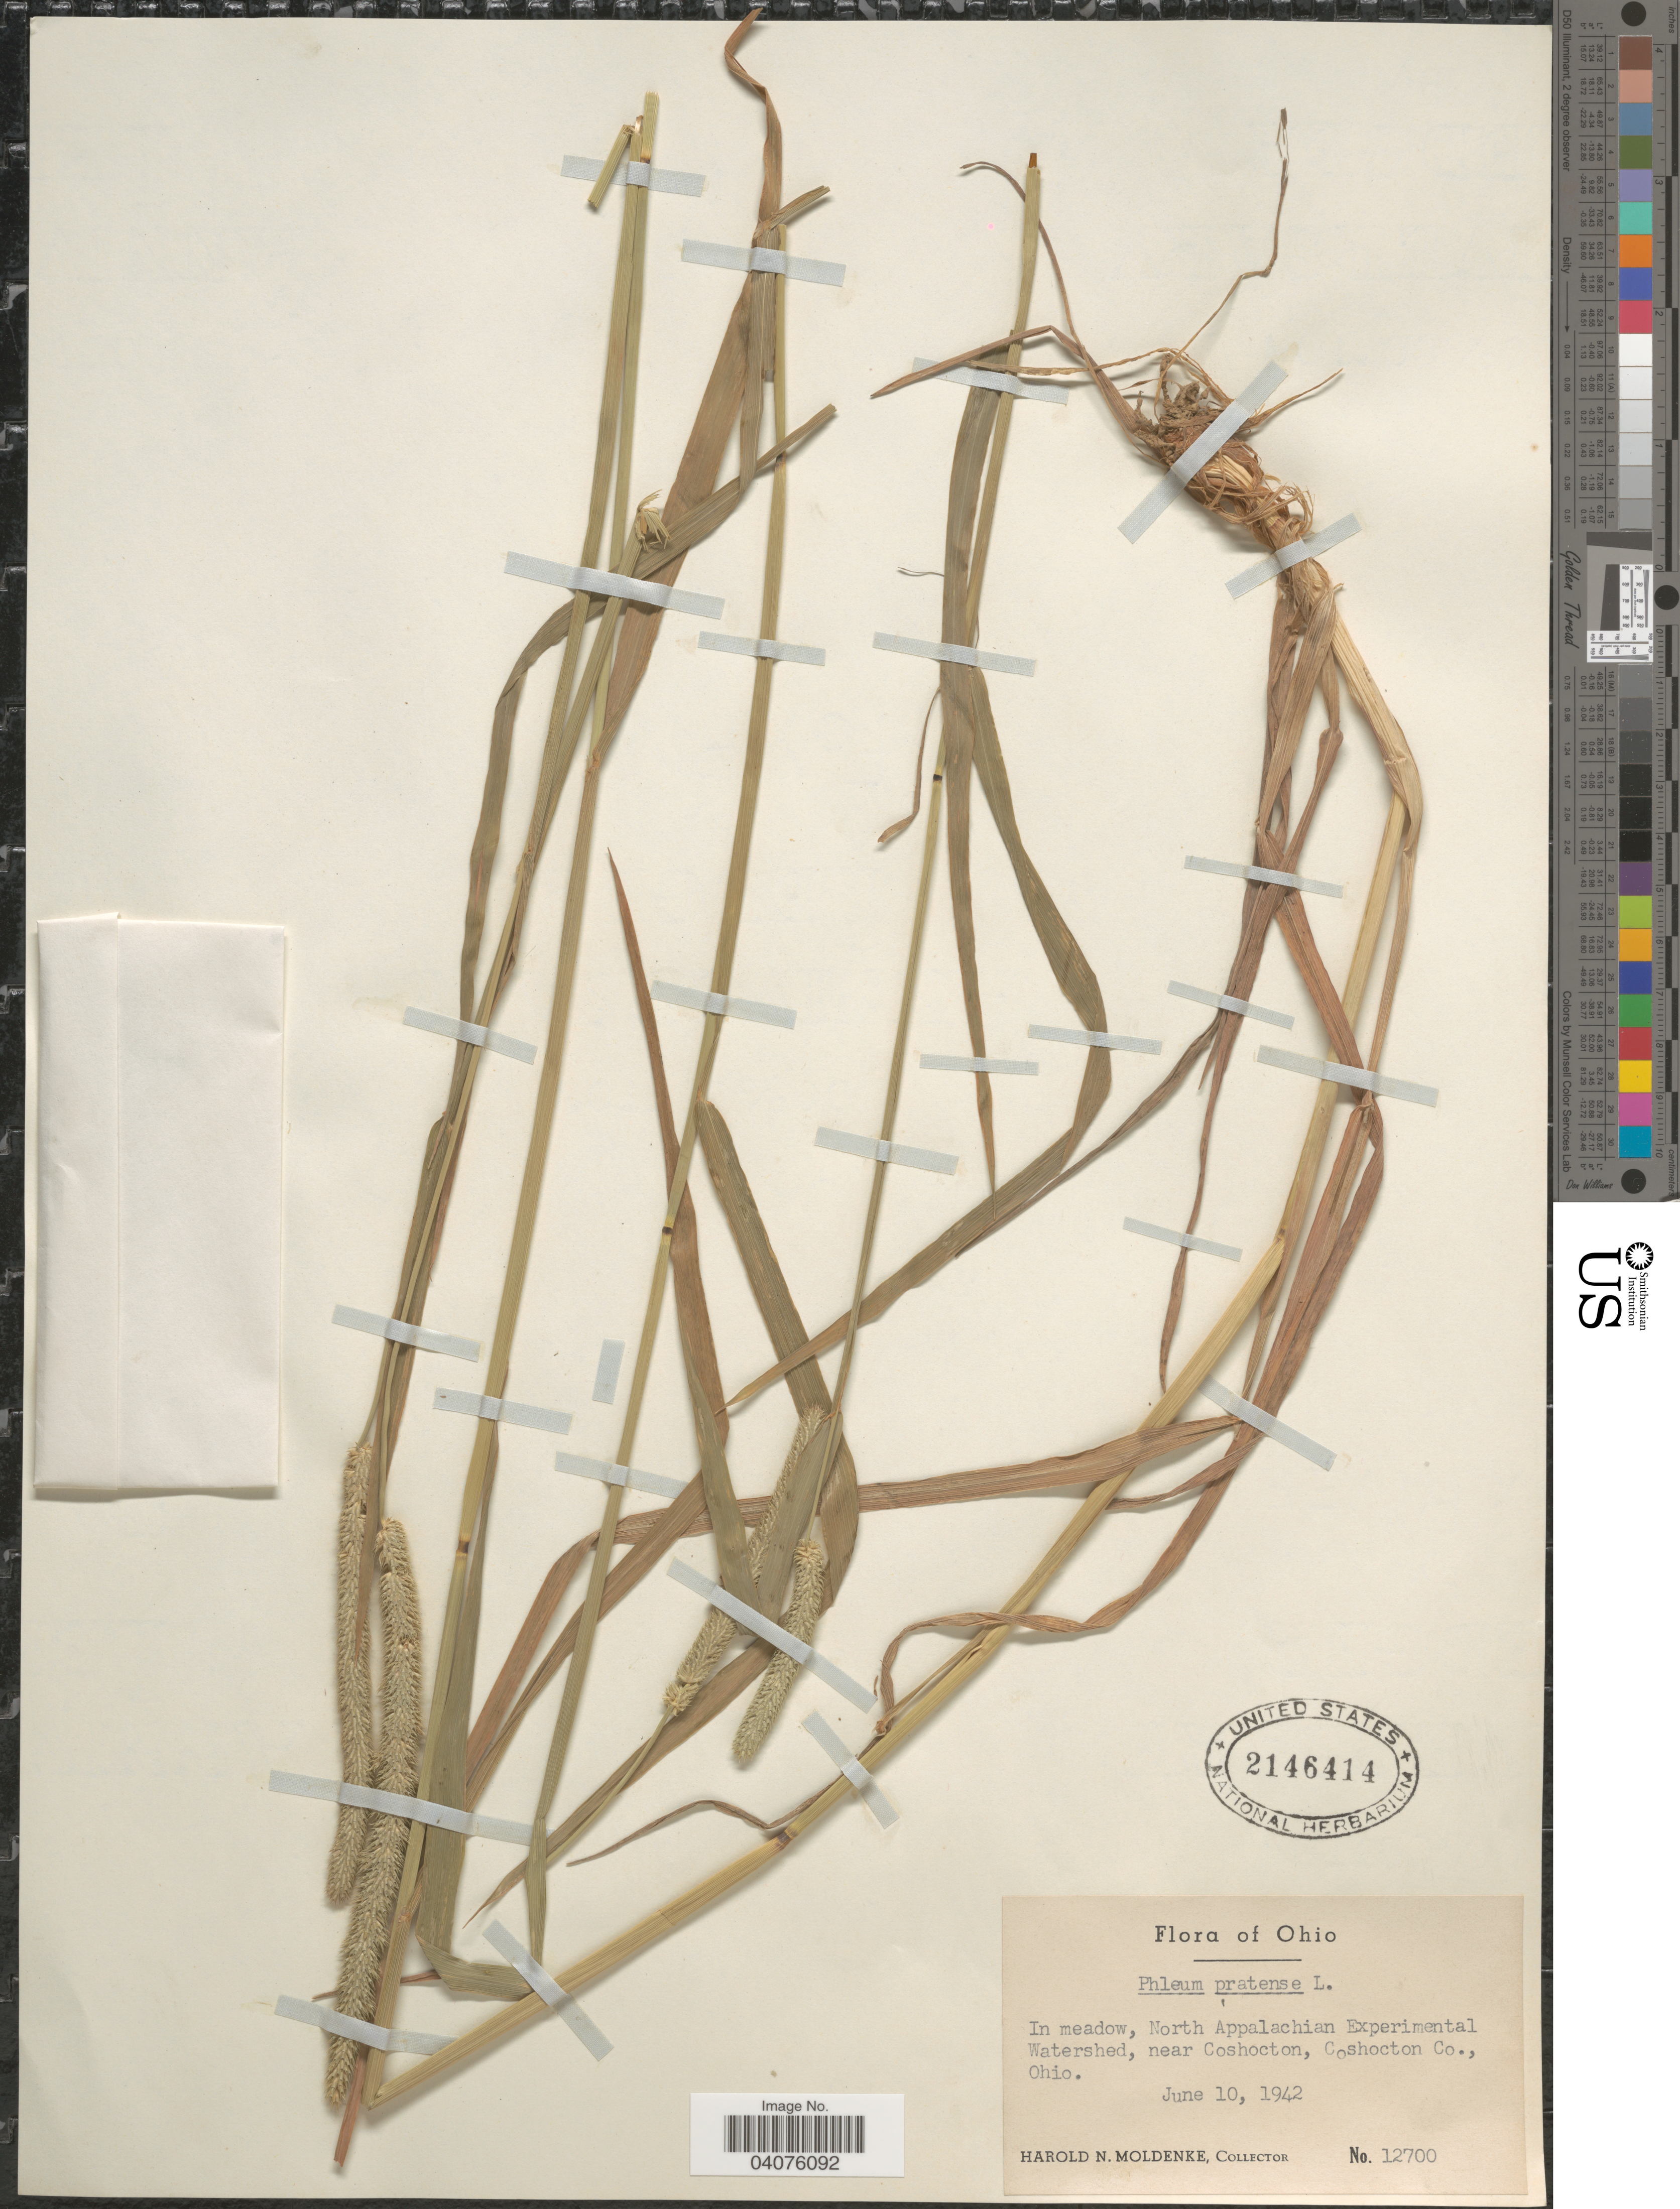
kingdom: Plantae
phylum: Tracheophyta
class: Liliopsida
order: Poales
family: Poaceae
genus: Phleum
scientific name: Phleum pratense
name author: L.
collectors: H. N. Moldenke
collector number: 12700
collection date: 1942-06-10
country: United States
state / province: Ohio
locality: In meadow, North Appalachian Experimental Watershed, near Coshocton, Coshocton Co.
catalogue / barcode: US 2146414